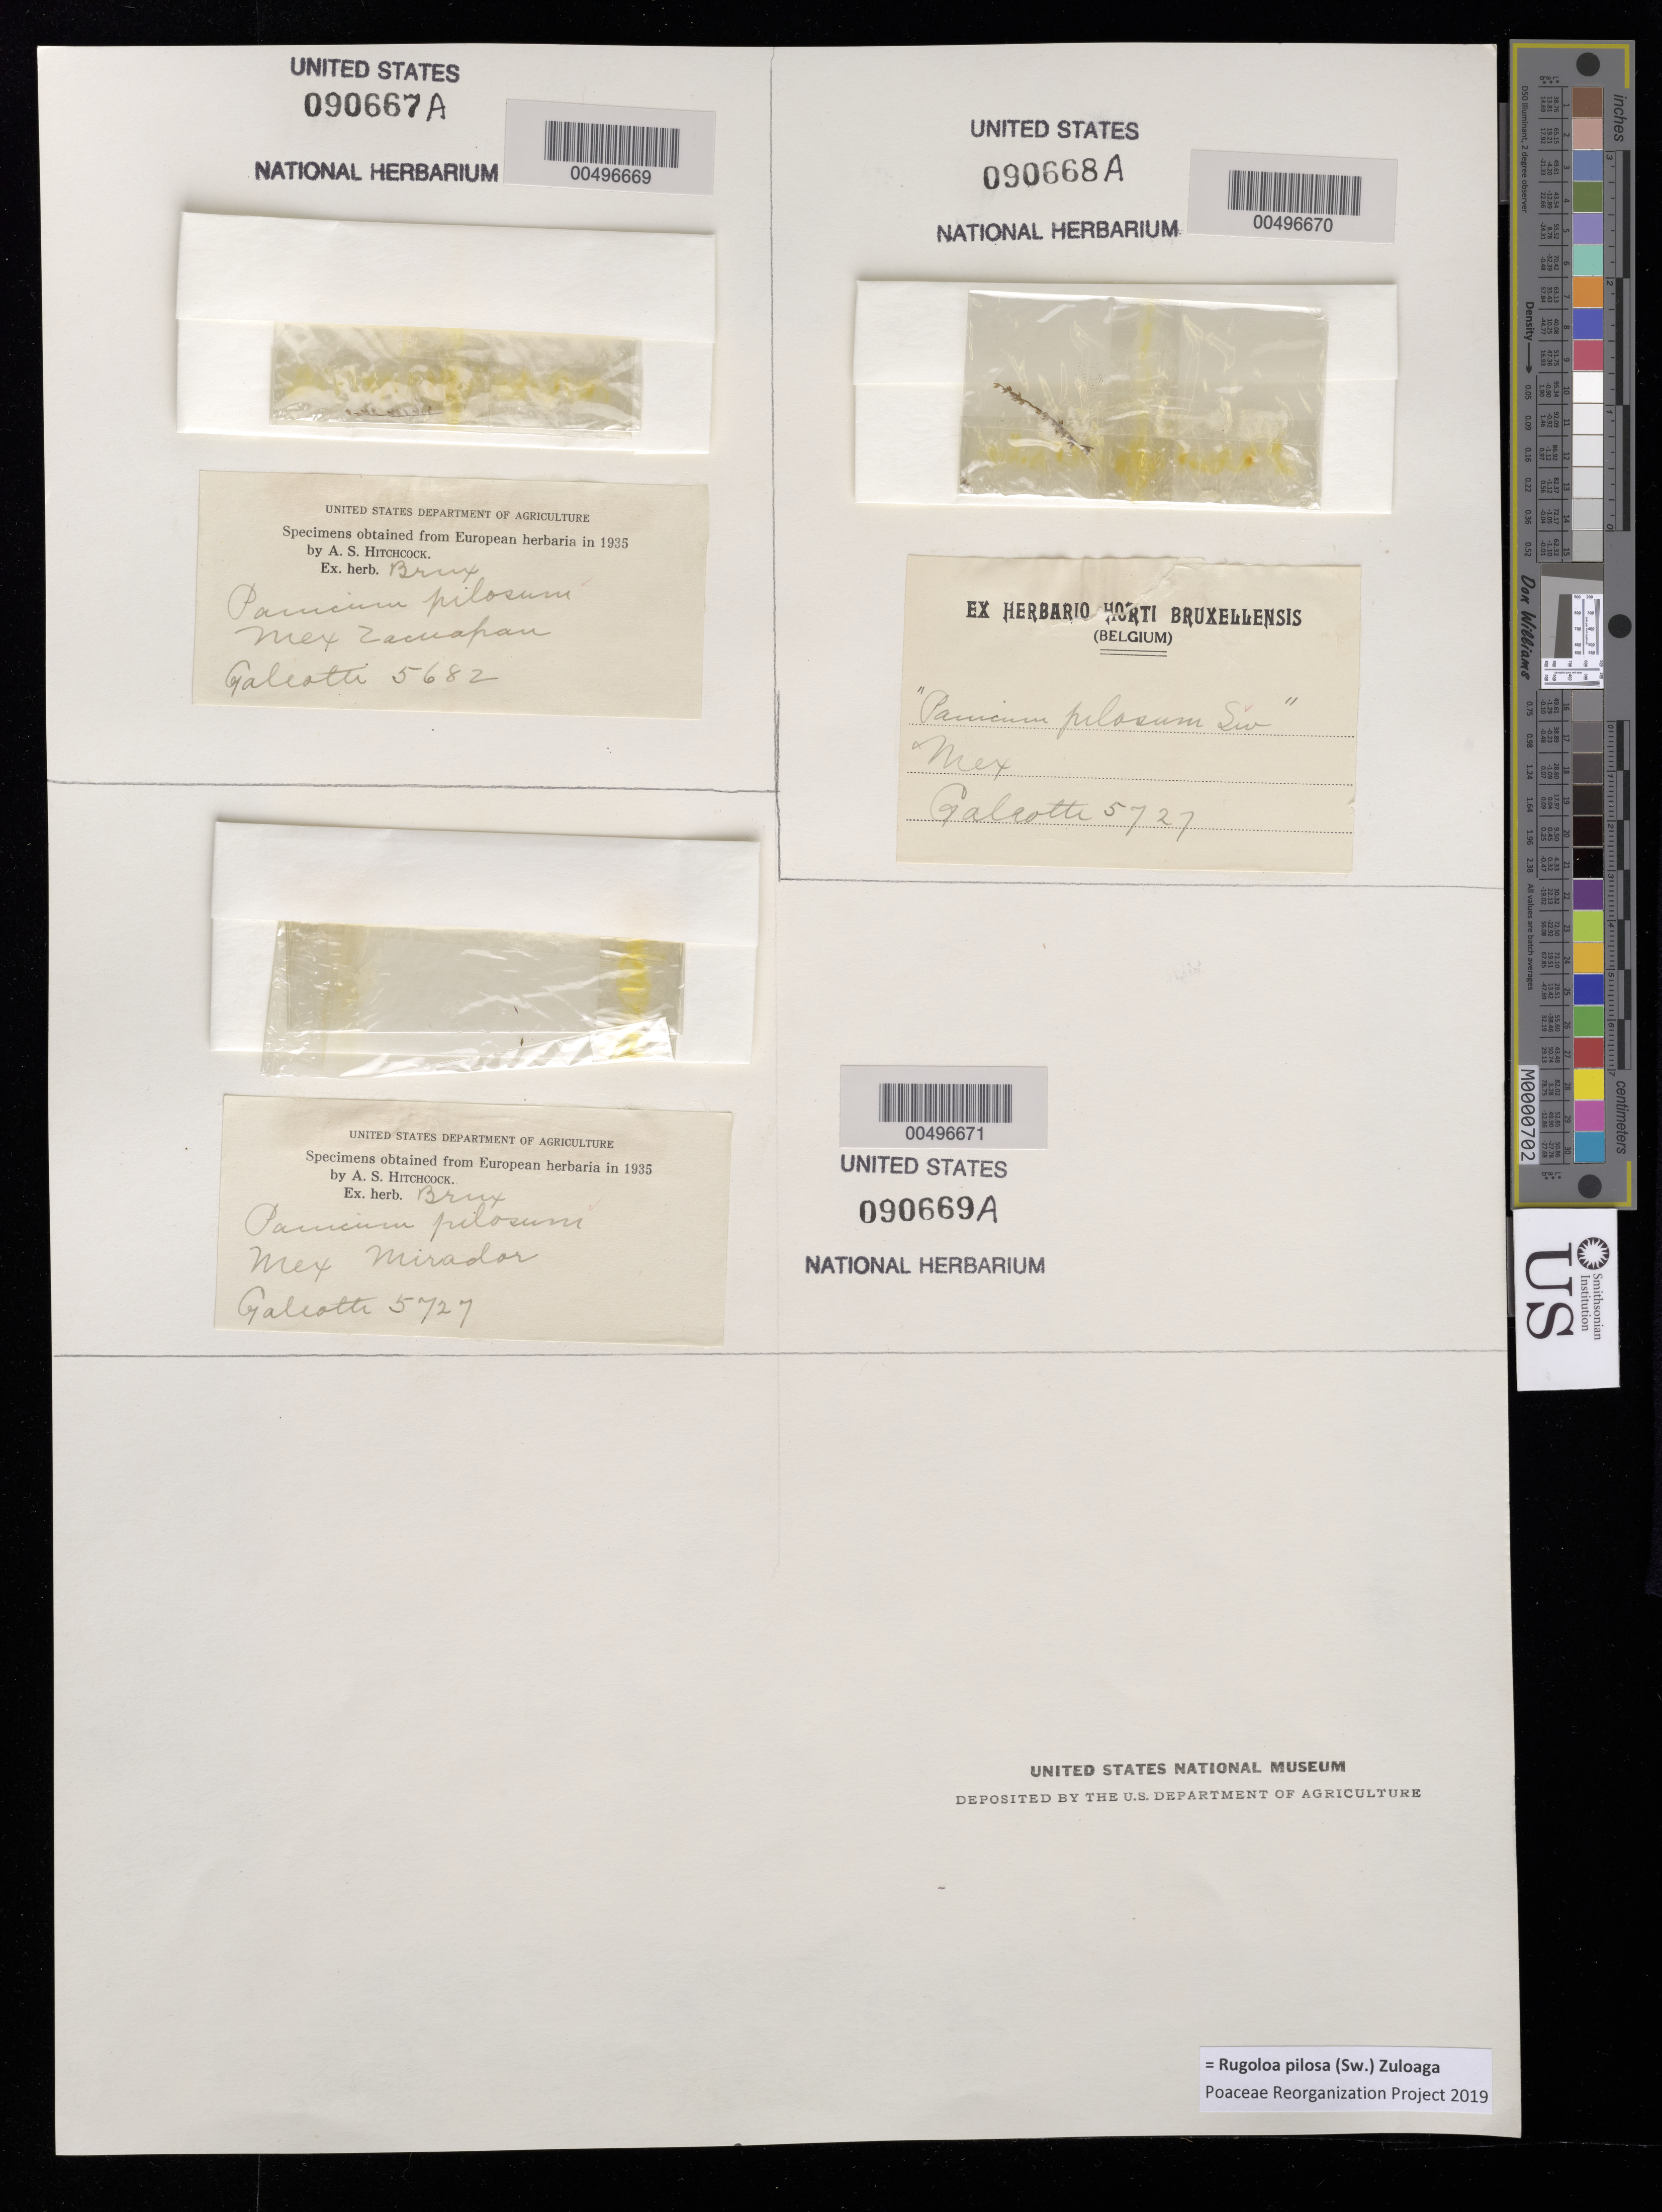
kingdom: Plantae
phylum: Tracheophyta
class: Liliopsida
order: Poales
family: Poaceae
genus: Panicum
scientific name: Panicum pilosum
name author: Sw.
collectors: H. G. Galeotti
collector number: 5727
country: Mexico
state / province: Durango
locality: San Ramon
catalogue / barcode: US 90668A